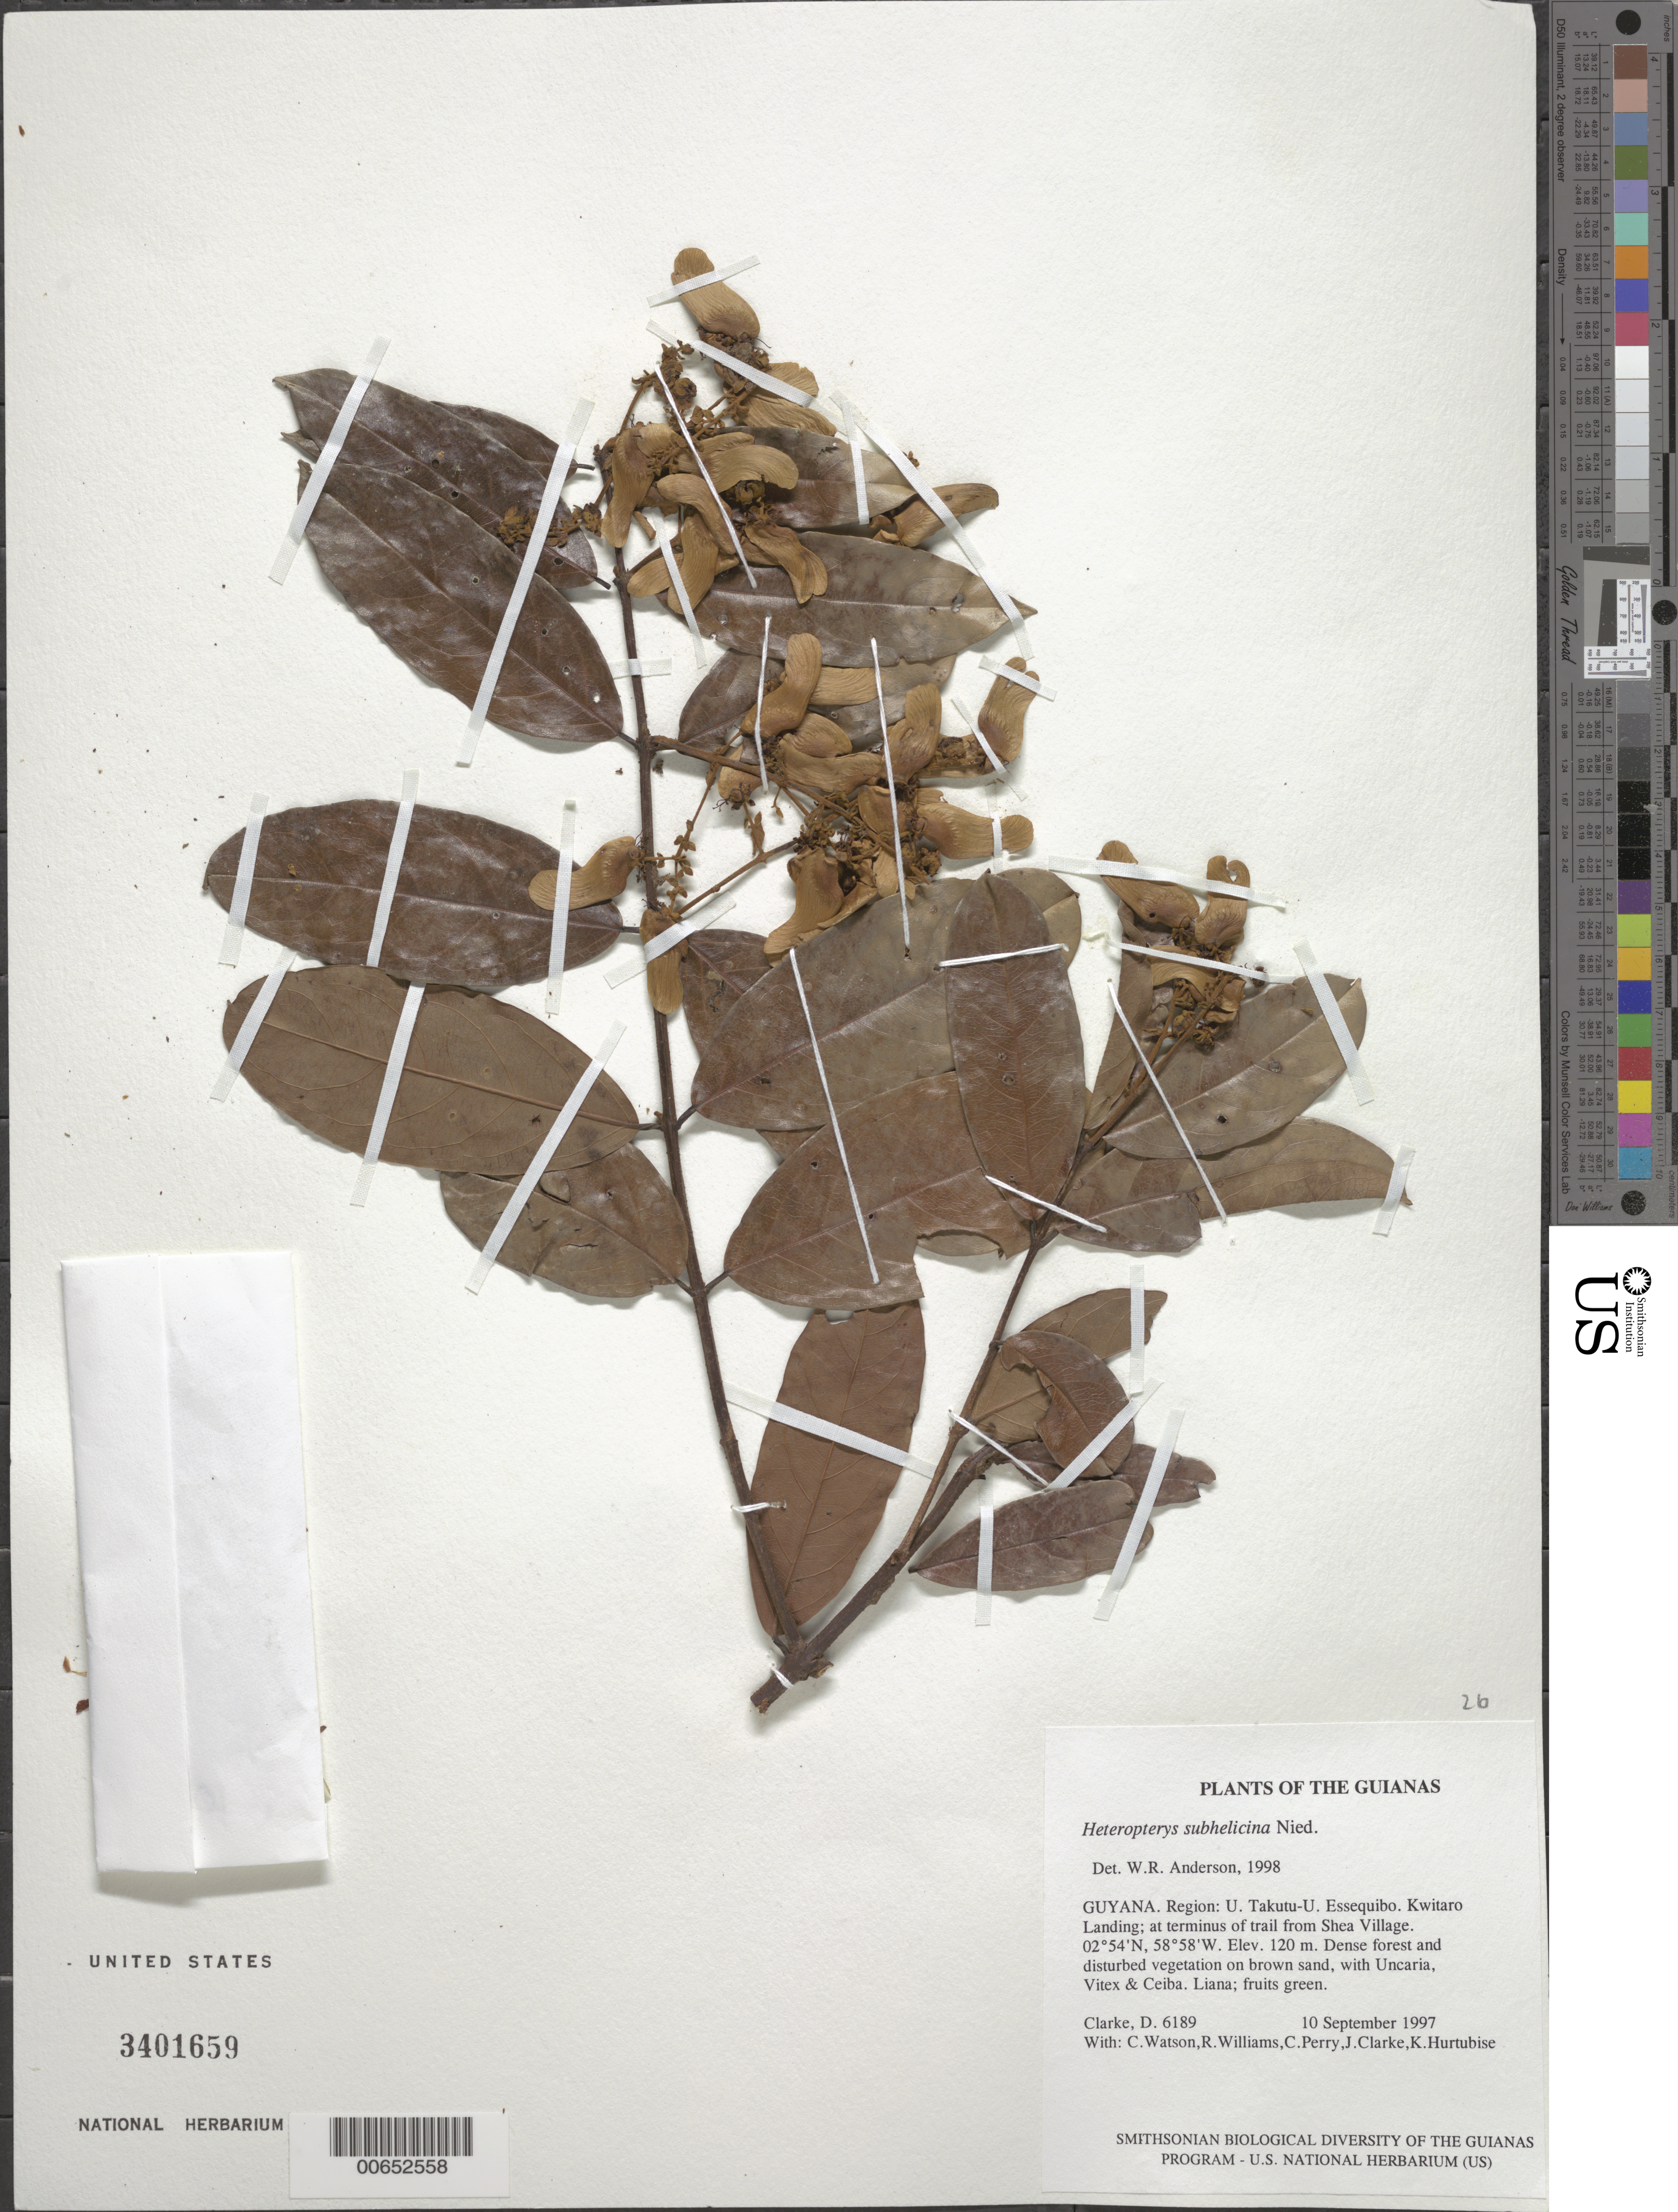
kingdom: Plantae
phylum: Tracheophyta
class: Magnoliopsida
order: Malpighiales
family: Malpighiaceae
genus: Heteropterys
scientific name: Heteropterys subhelicina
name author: Nied.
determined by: Anderson, W. R., (MICH), University of Michigan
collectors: H. D. Clarke, C. Watson, R. Williams, C. Perry, J. Clarke & K. Hurtubise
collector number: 6189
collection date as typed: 10 September 1997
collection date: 1997-09-10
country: Guyana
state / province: U. Takutu-U. Essequibo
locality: Kwitaro Landing; at terminus of trail from Shea Village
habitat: Dense forest and disturbed vegetation on brown sand, with Uncaria, Vitex & Ceiba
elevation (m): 120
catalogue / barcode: US 3401659